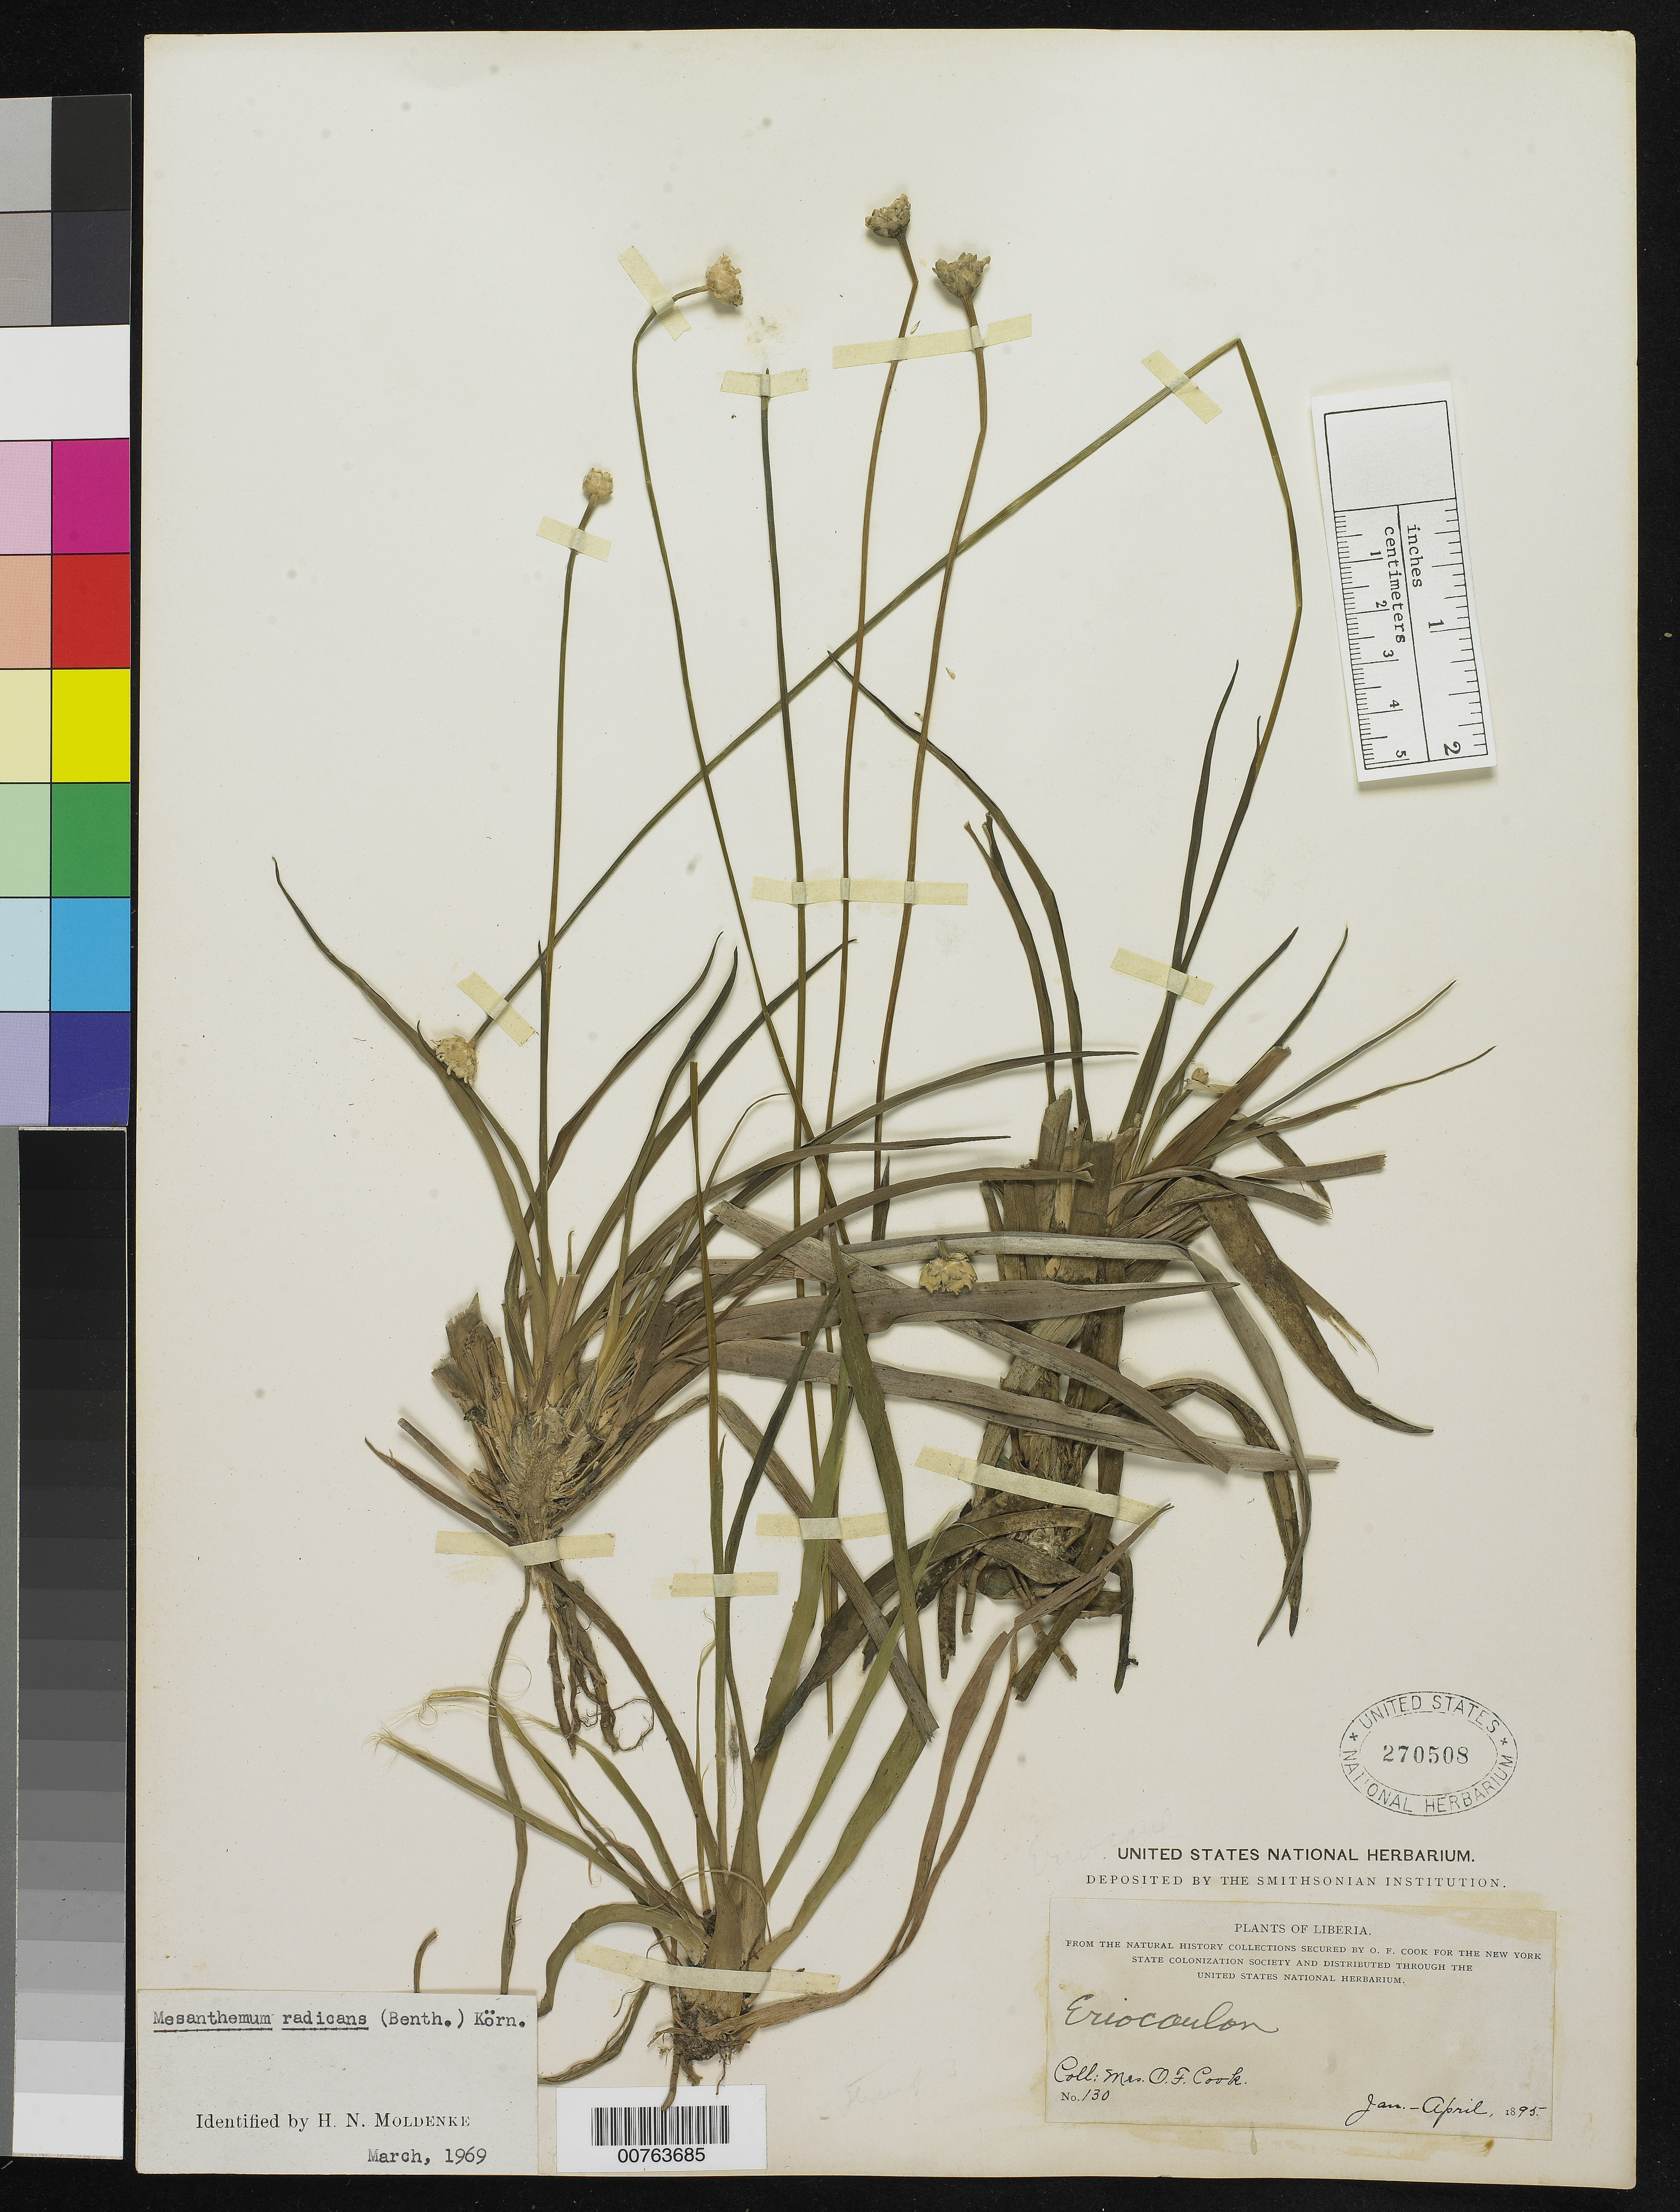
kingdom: Plantae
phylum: Tracheophyta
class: Liliopsida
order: Poales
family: Eriocaulaceae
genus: Mesanthemum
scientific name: Mesanthemum radicans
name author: (Benth.) Körn.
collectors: Alice C. Cook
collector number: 130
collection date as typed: Jan 1895 to -- Apr 1895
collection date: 1895-01/1895-04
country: Liberia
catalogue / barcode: US 270508